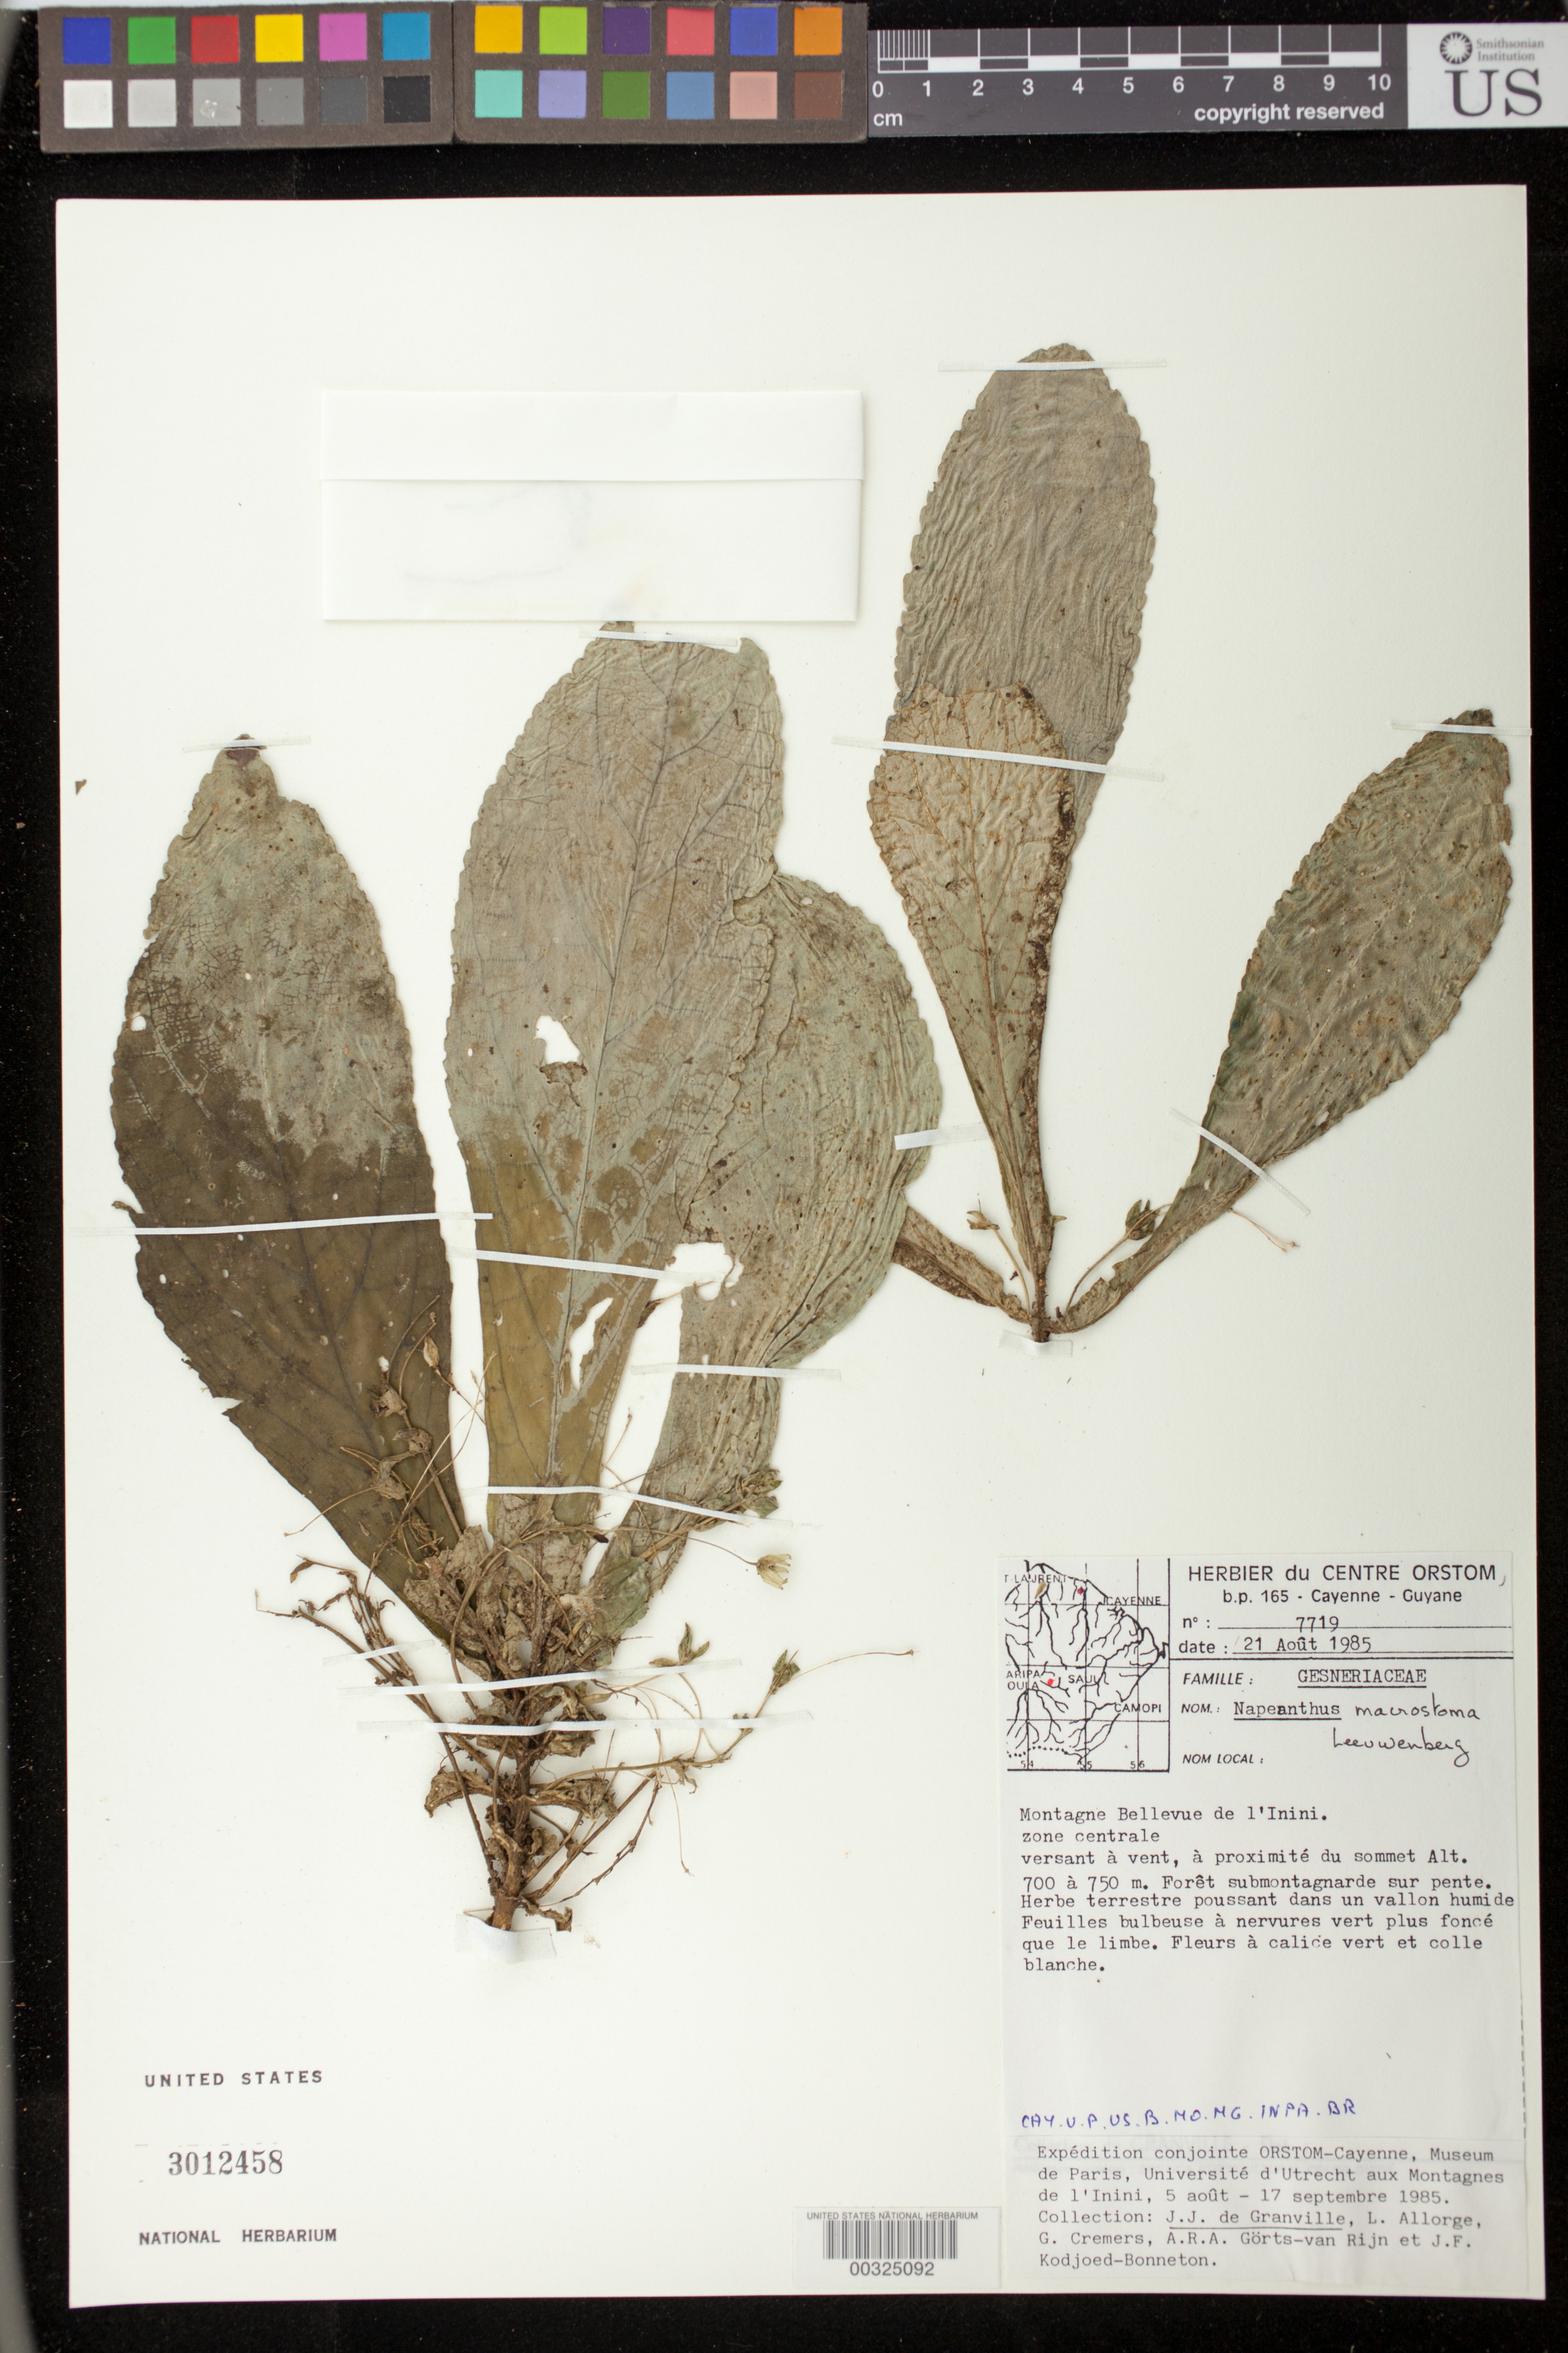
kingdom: Plantae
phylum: Tracheophyta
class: Magnoliopsida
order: Lamiales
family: Gesneriaceae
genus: Napeanthus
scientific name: Napeanthus macrostoma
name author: Leeuwenb.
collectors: J.-J. de Granville, L. Allorge, G. Cremers, A. .R. A. Görts-van Rijn & J. Kodjoed-Bonneton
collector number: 7719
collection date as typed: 21 Aug 1985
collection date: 1985-08-21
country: French Guiana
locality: Montagnes Bellevue de l'Inini, zone centrale, versant à vent, à proximité du sommet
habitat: Forêt submontagnarde sur pente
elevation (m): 700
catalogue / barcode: US 3012458